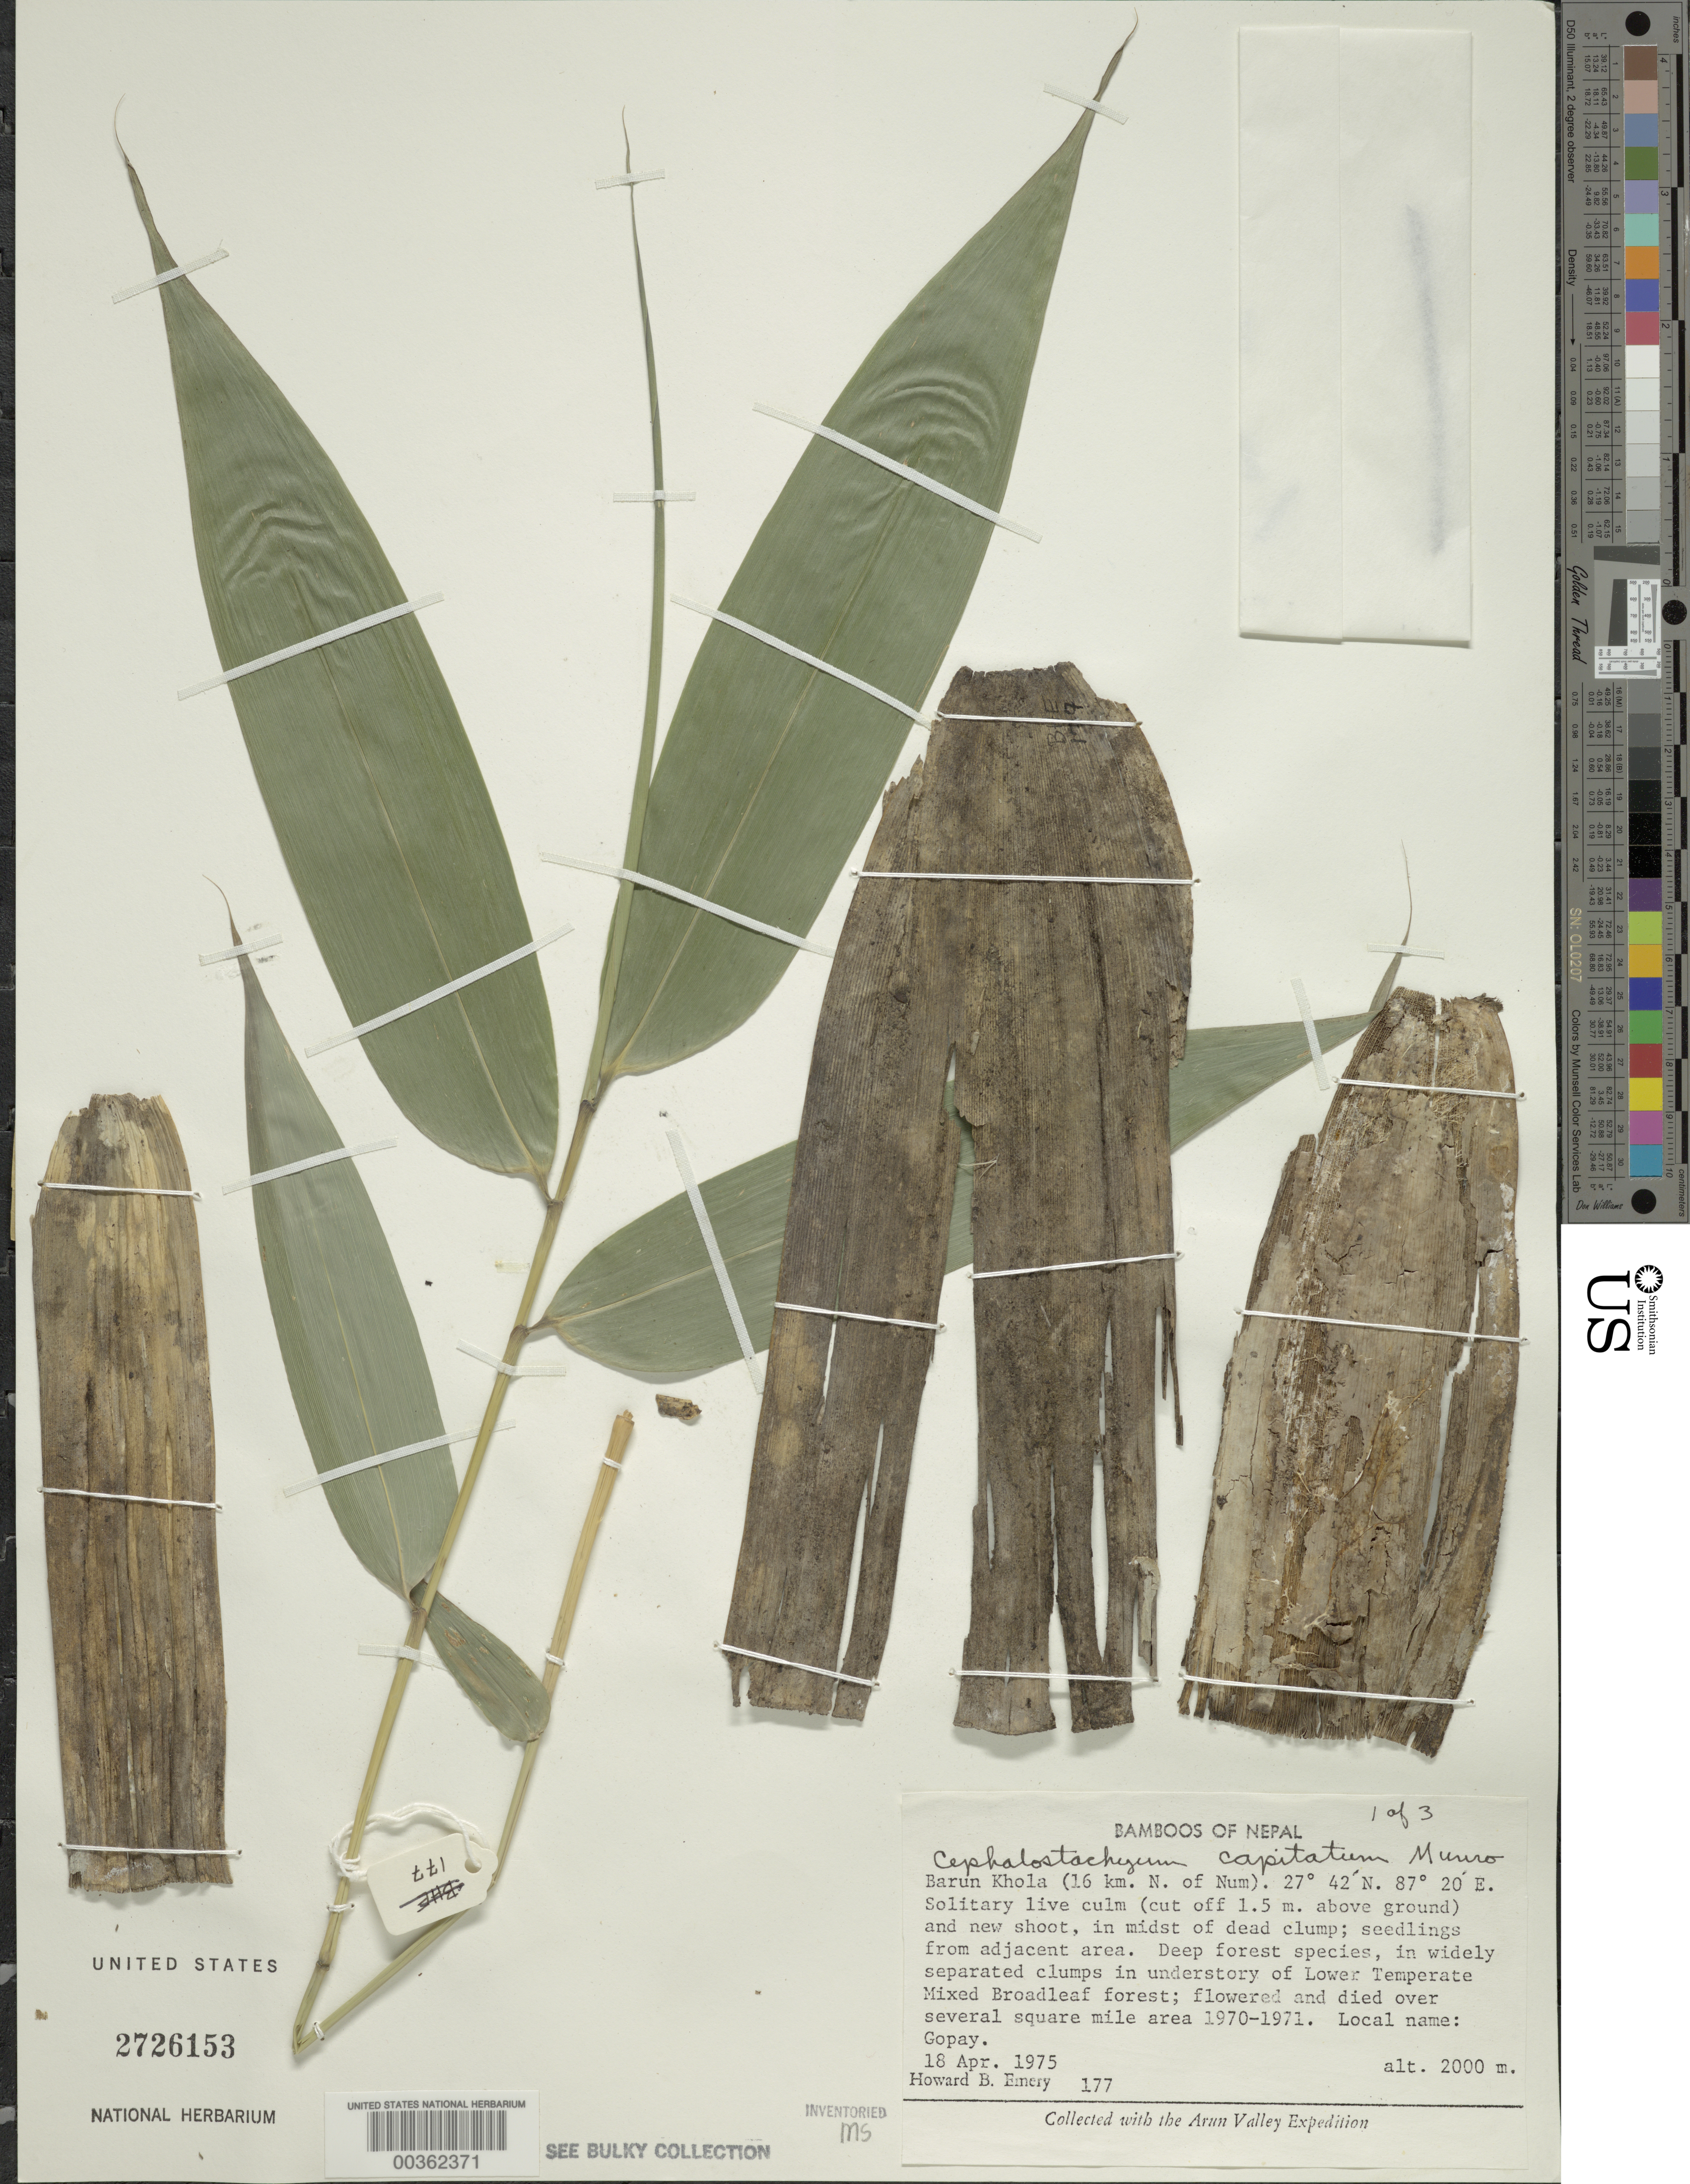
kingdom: Plantae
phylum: Tracheophyta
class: Liliopsida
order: Poales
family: Poaceae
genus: Cephalostachyum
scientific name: Cephalostachyum capitatum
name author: Munro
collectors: H. B. Emery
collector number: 177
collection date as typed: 18 Apr 1975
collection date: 1975-04-18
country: Nepal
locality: Barun khola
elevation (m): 2000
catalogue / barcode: US 2726153